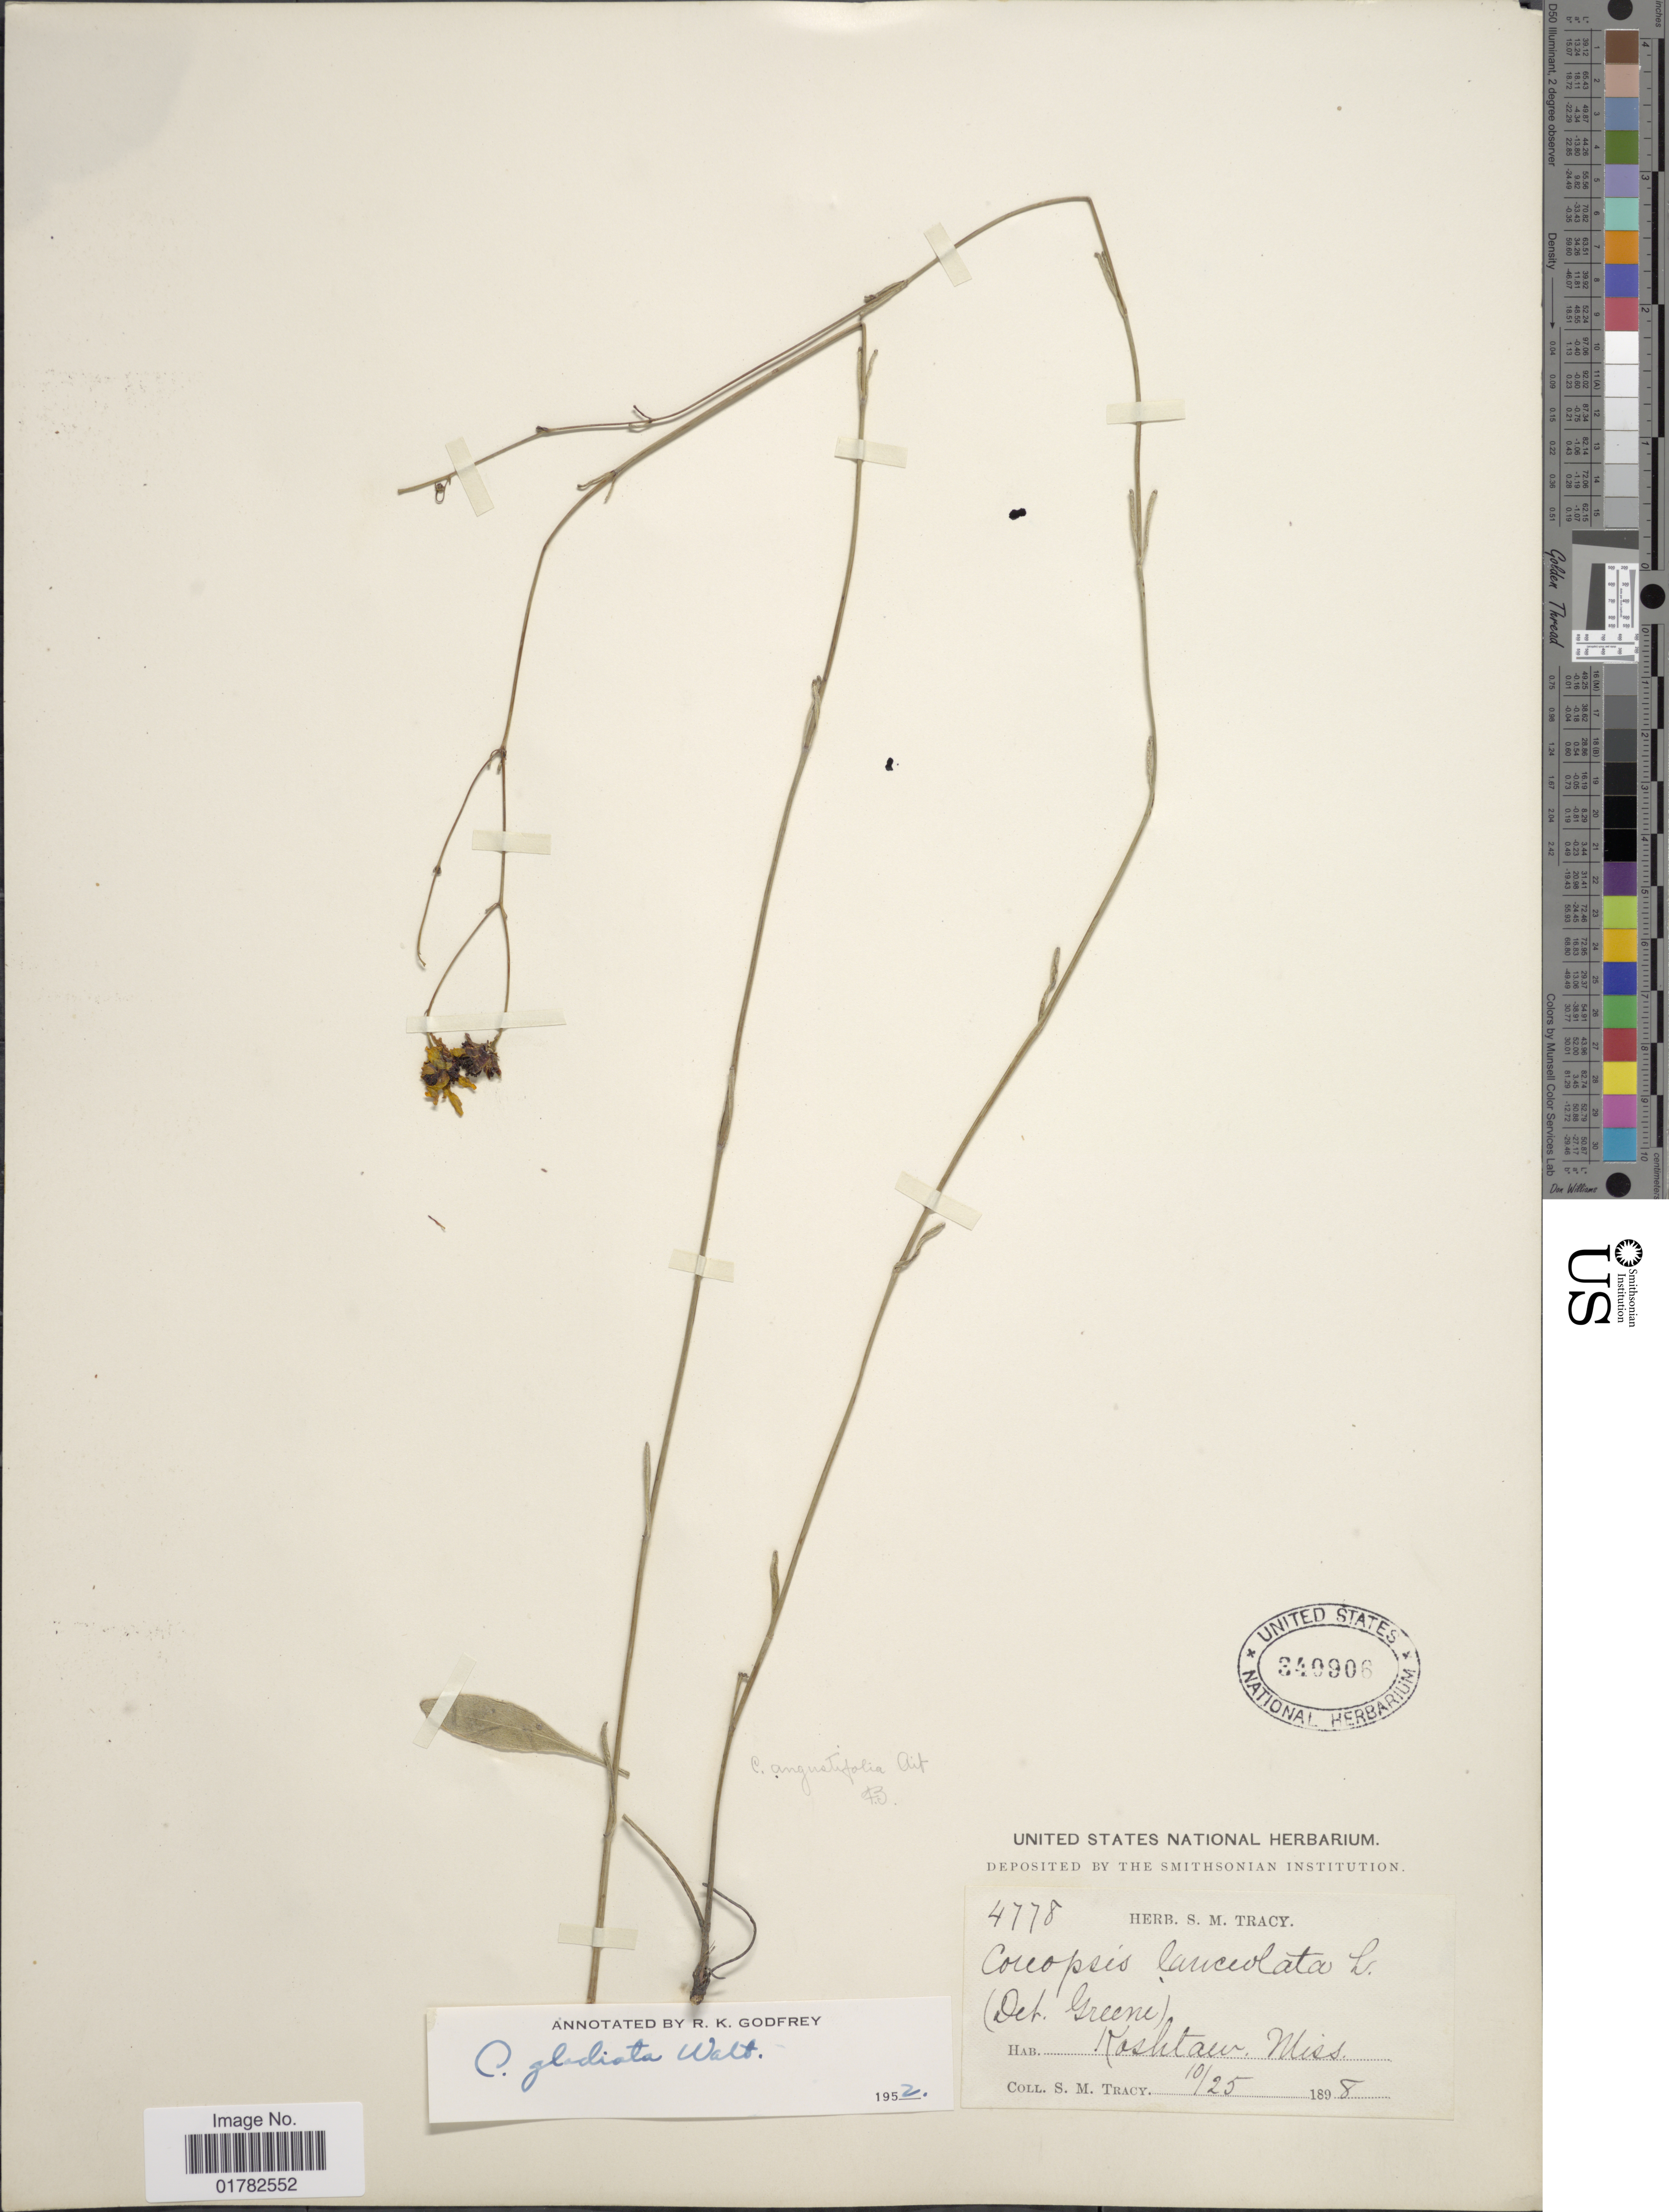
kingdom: Plantae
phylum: Tracheophyta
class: Magnoliopsida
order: Asterales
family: Asteraceae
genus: Coreopsis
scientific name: Coreopsis gladiata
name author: Walter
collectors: S. M. Tracy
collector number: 4778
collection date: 1898-10-25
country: United States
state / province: Mississippi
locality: Koshtaw (?),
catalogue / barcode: US 340906